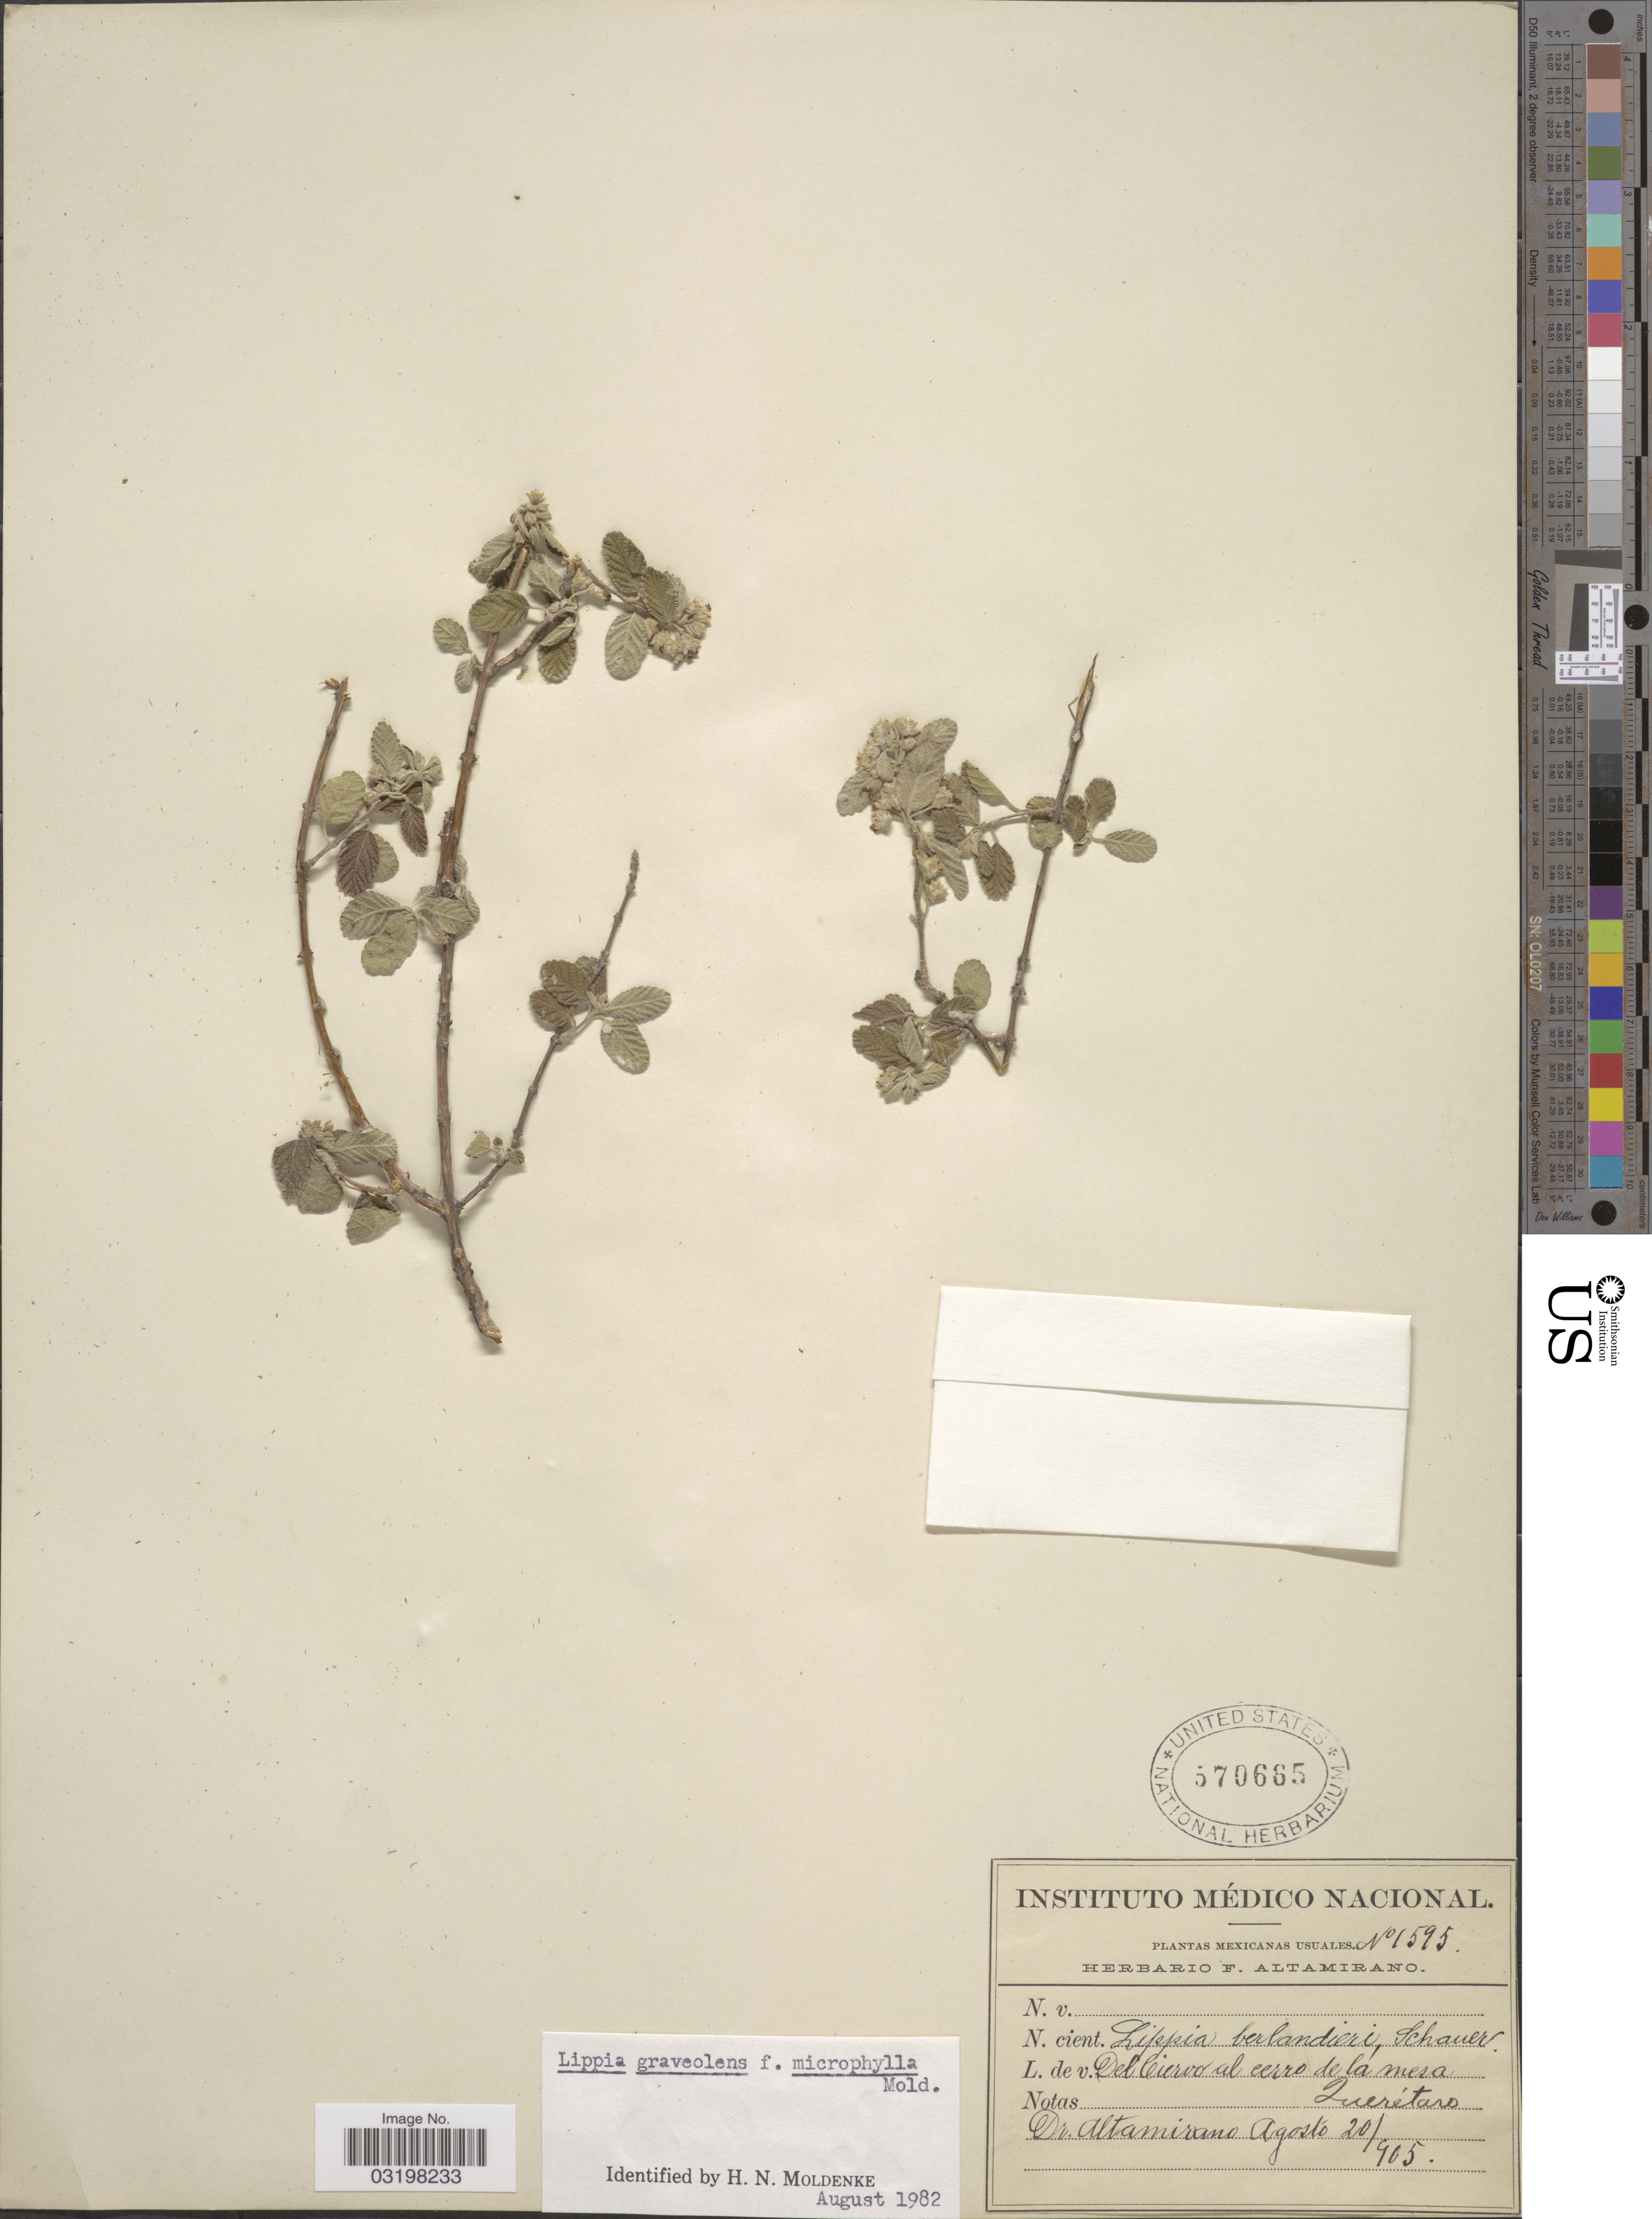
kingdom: Plantae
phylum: Tracheophyta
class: Magnoliopsida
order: Lamiales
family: Verbenaceae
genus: Lippia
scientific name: Lippia graveolens f. microphylla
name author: Kunth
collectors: F. Altamirano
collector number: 1595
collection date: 1905-08-20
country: Mexico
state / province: Querétaro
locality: Del Ciervo al cerro de la mesa.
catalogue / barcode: US 570665